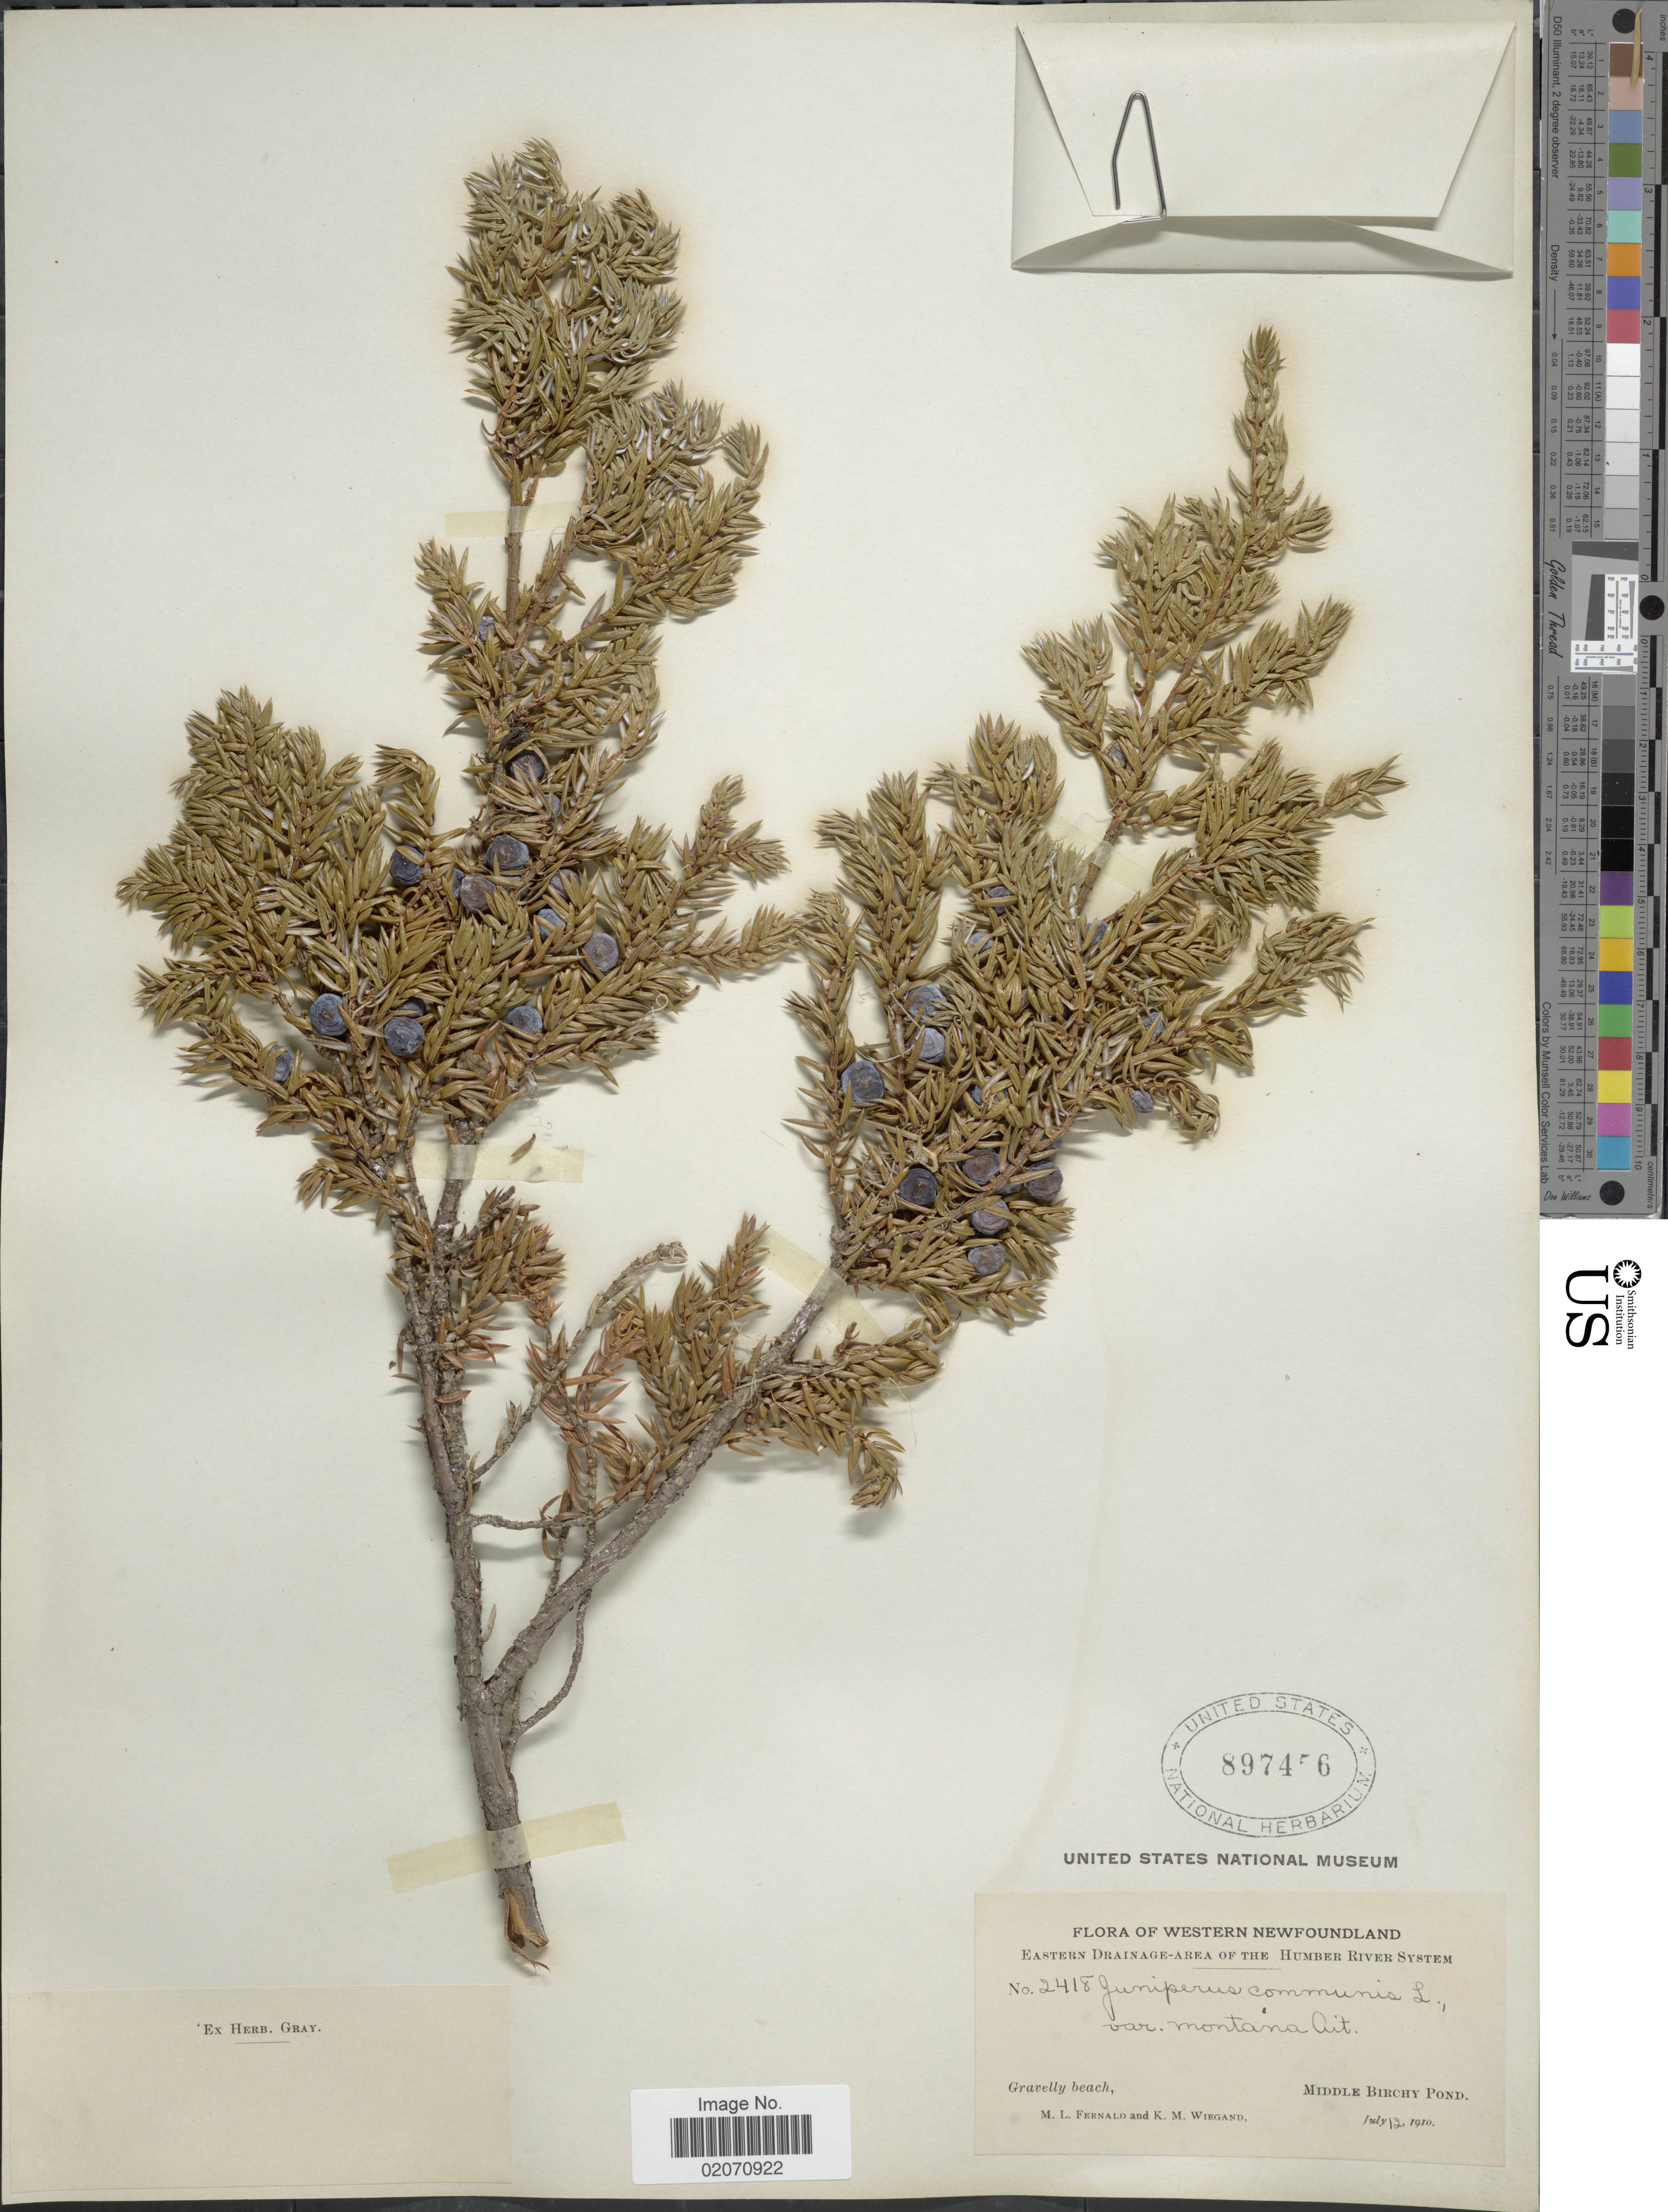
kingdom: Plantae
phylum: Tracheophyta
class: Pinopsida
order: Pinales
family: Cupressaceae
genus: Juniperus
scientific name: Juniperus communis subsp. nana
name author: (Willd.) Syme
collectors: M. L. Fernald & K. M. Wiegand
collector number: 2418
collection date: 1910-07-12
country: Canada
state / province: Newfoundland and Labrador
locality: Western Newfoundland, Eastern Drainage-area of the Humber River System. Middle Birchy Pond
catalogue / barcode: US 897456